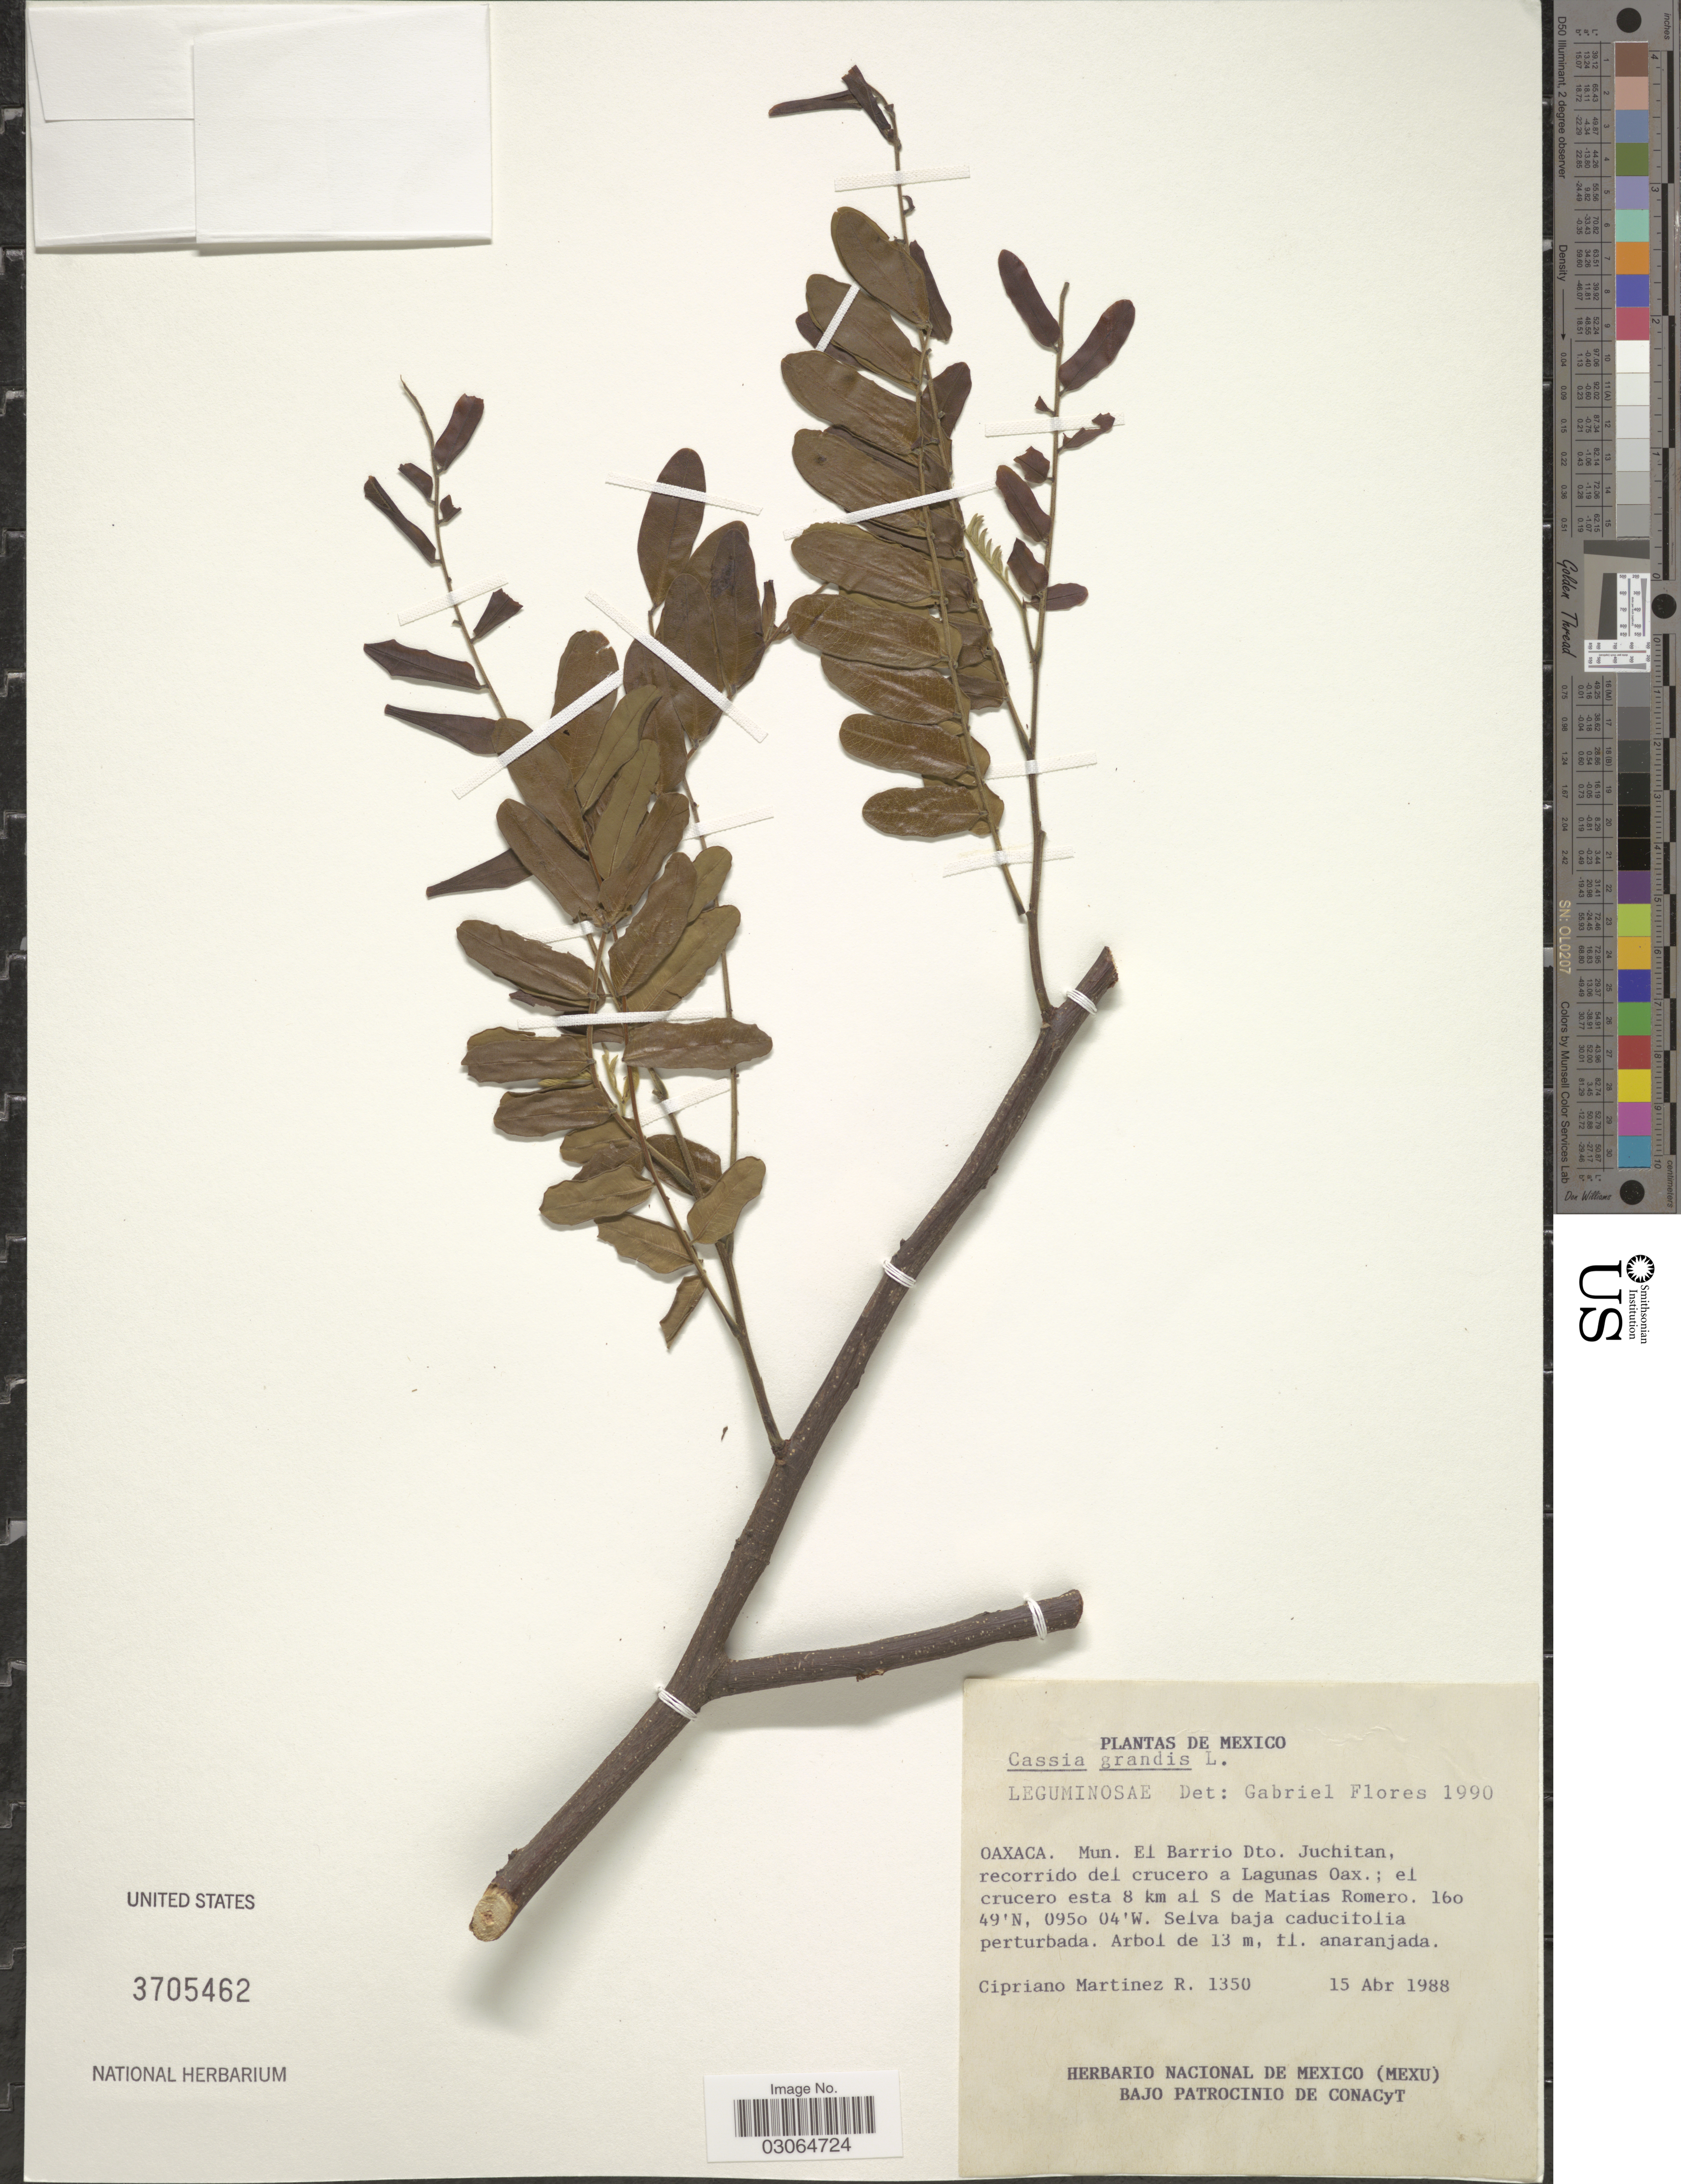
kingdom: Plantae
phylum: Tracheophyta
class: Magnoliopsida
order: Fabales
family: Fabaceae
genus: Cassia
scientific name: Cassia grandis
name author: L. f.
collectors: C. Martínez R.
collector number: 1350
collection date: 1988-04-15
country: Mexico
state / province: Oaxaca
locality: Mun. El Barrio Dto. Juchitan, recorrido del crucero a Lagunas Oax.; el crucero esta 8 km al S de Matias Romero.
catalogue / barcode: US 3705462